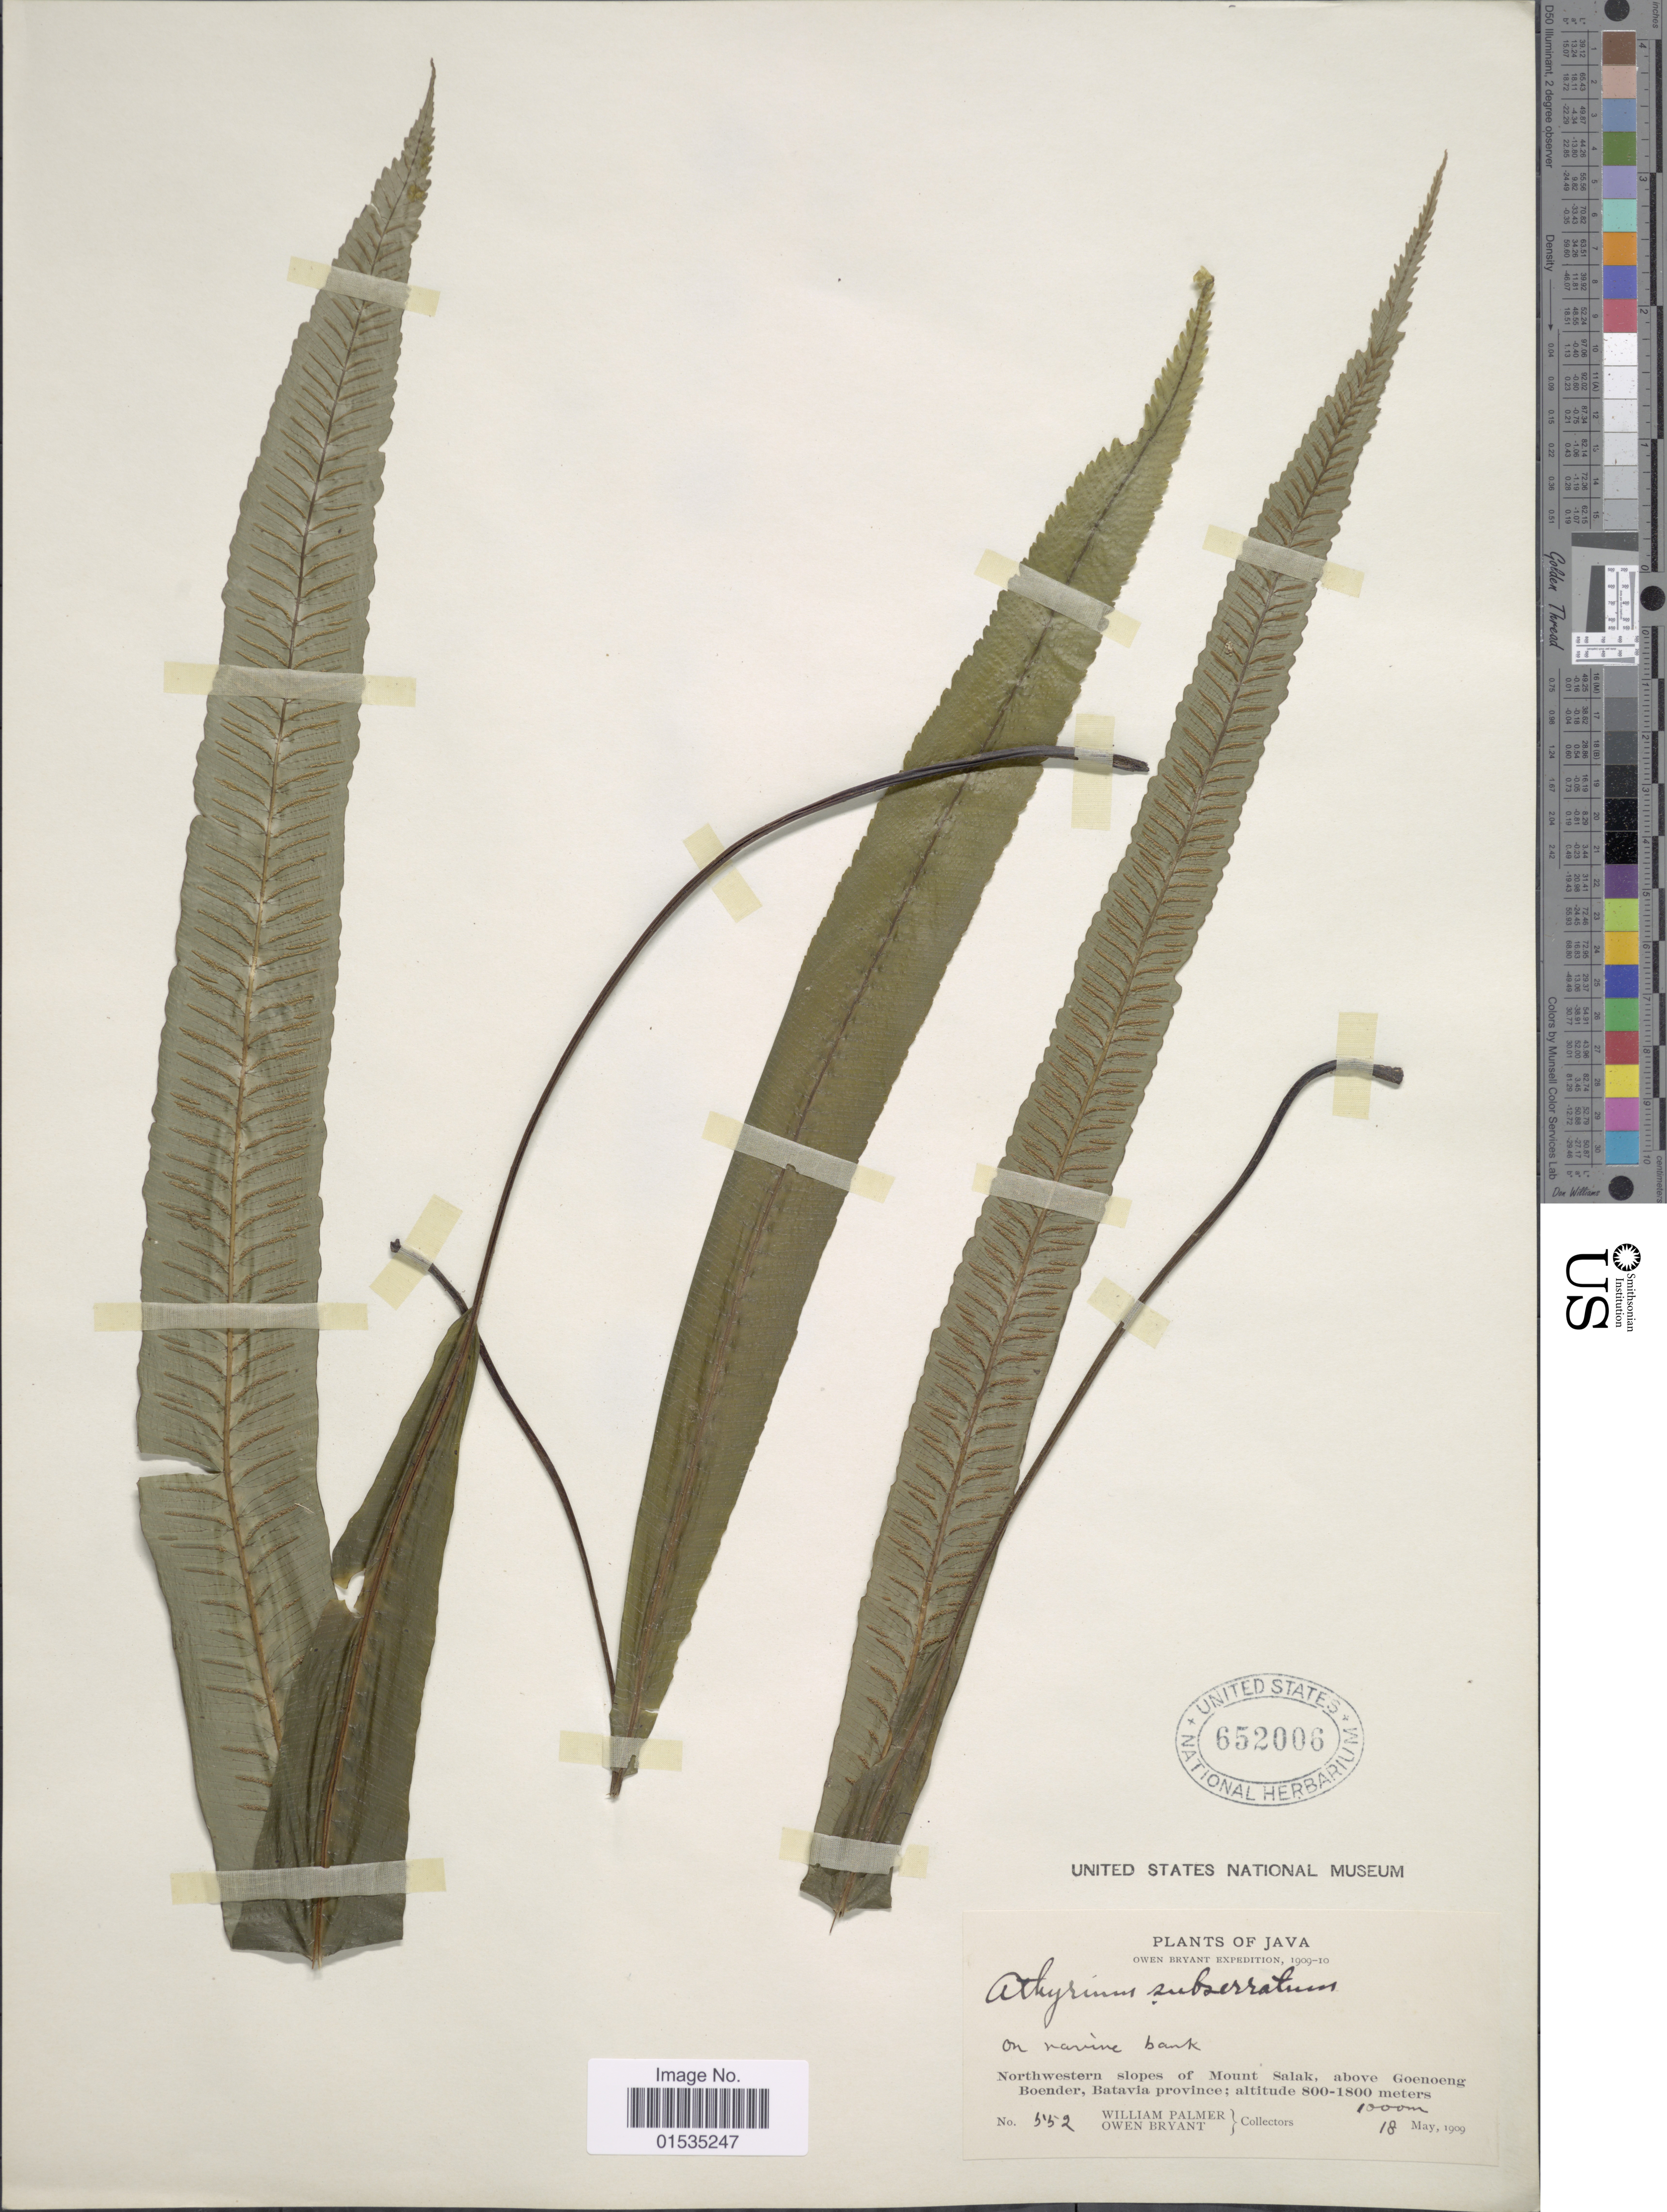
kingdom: Plantae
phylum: Tracheophyta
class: Polypodiopsida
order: Polypodiales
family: Athyriaceae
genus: Diplazium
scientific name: Diplazium subserratum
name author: (Blume) T. Moore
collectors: W. Palmer & O. Bryant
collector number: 552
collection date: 1909-05-18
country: Indonesia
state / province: Java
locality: Northwestern slopes of Mount Salak, above Goenoeng Boender, Batavia province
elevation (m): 1000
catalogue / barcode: US 652006